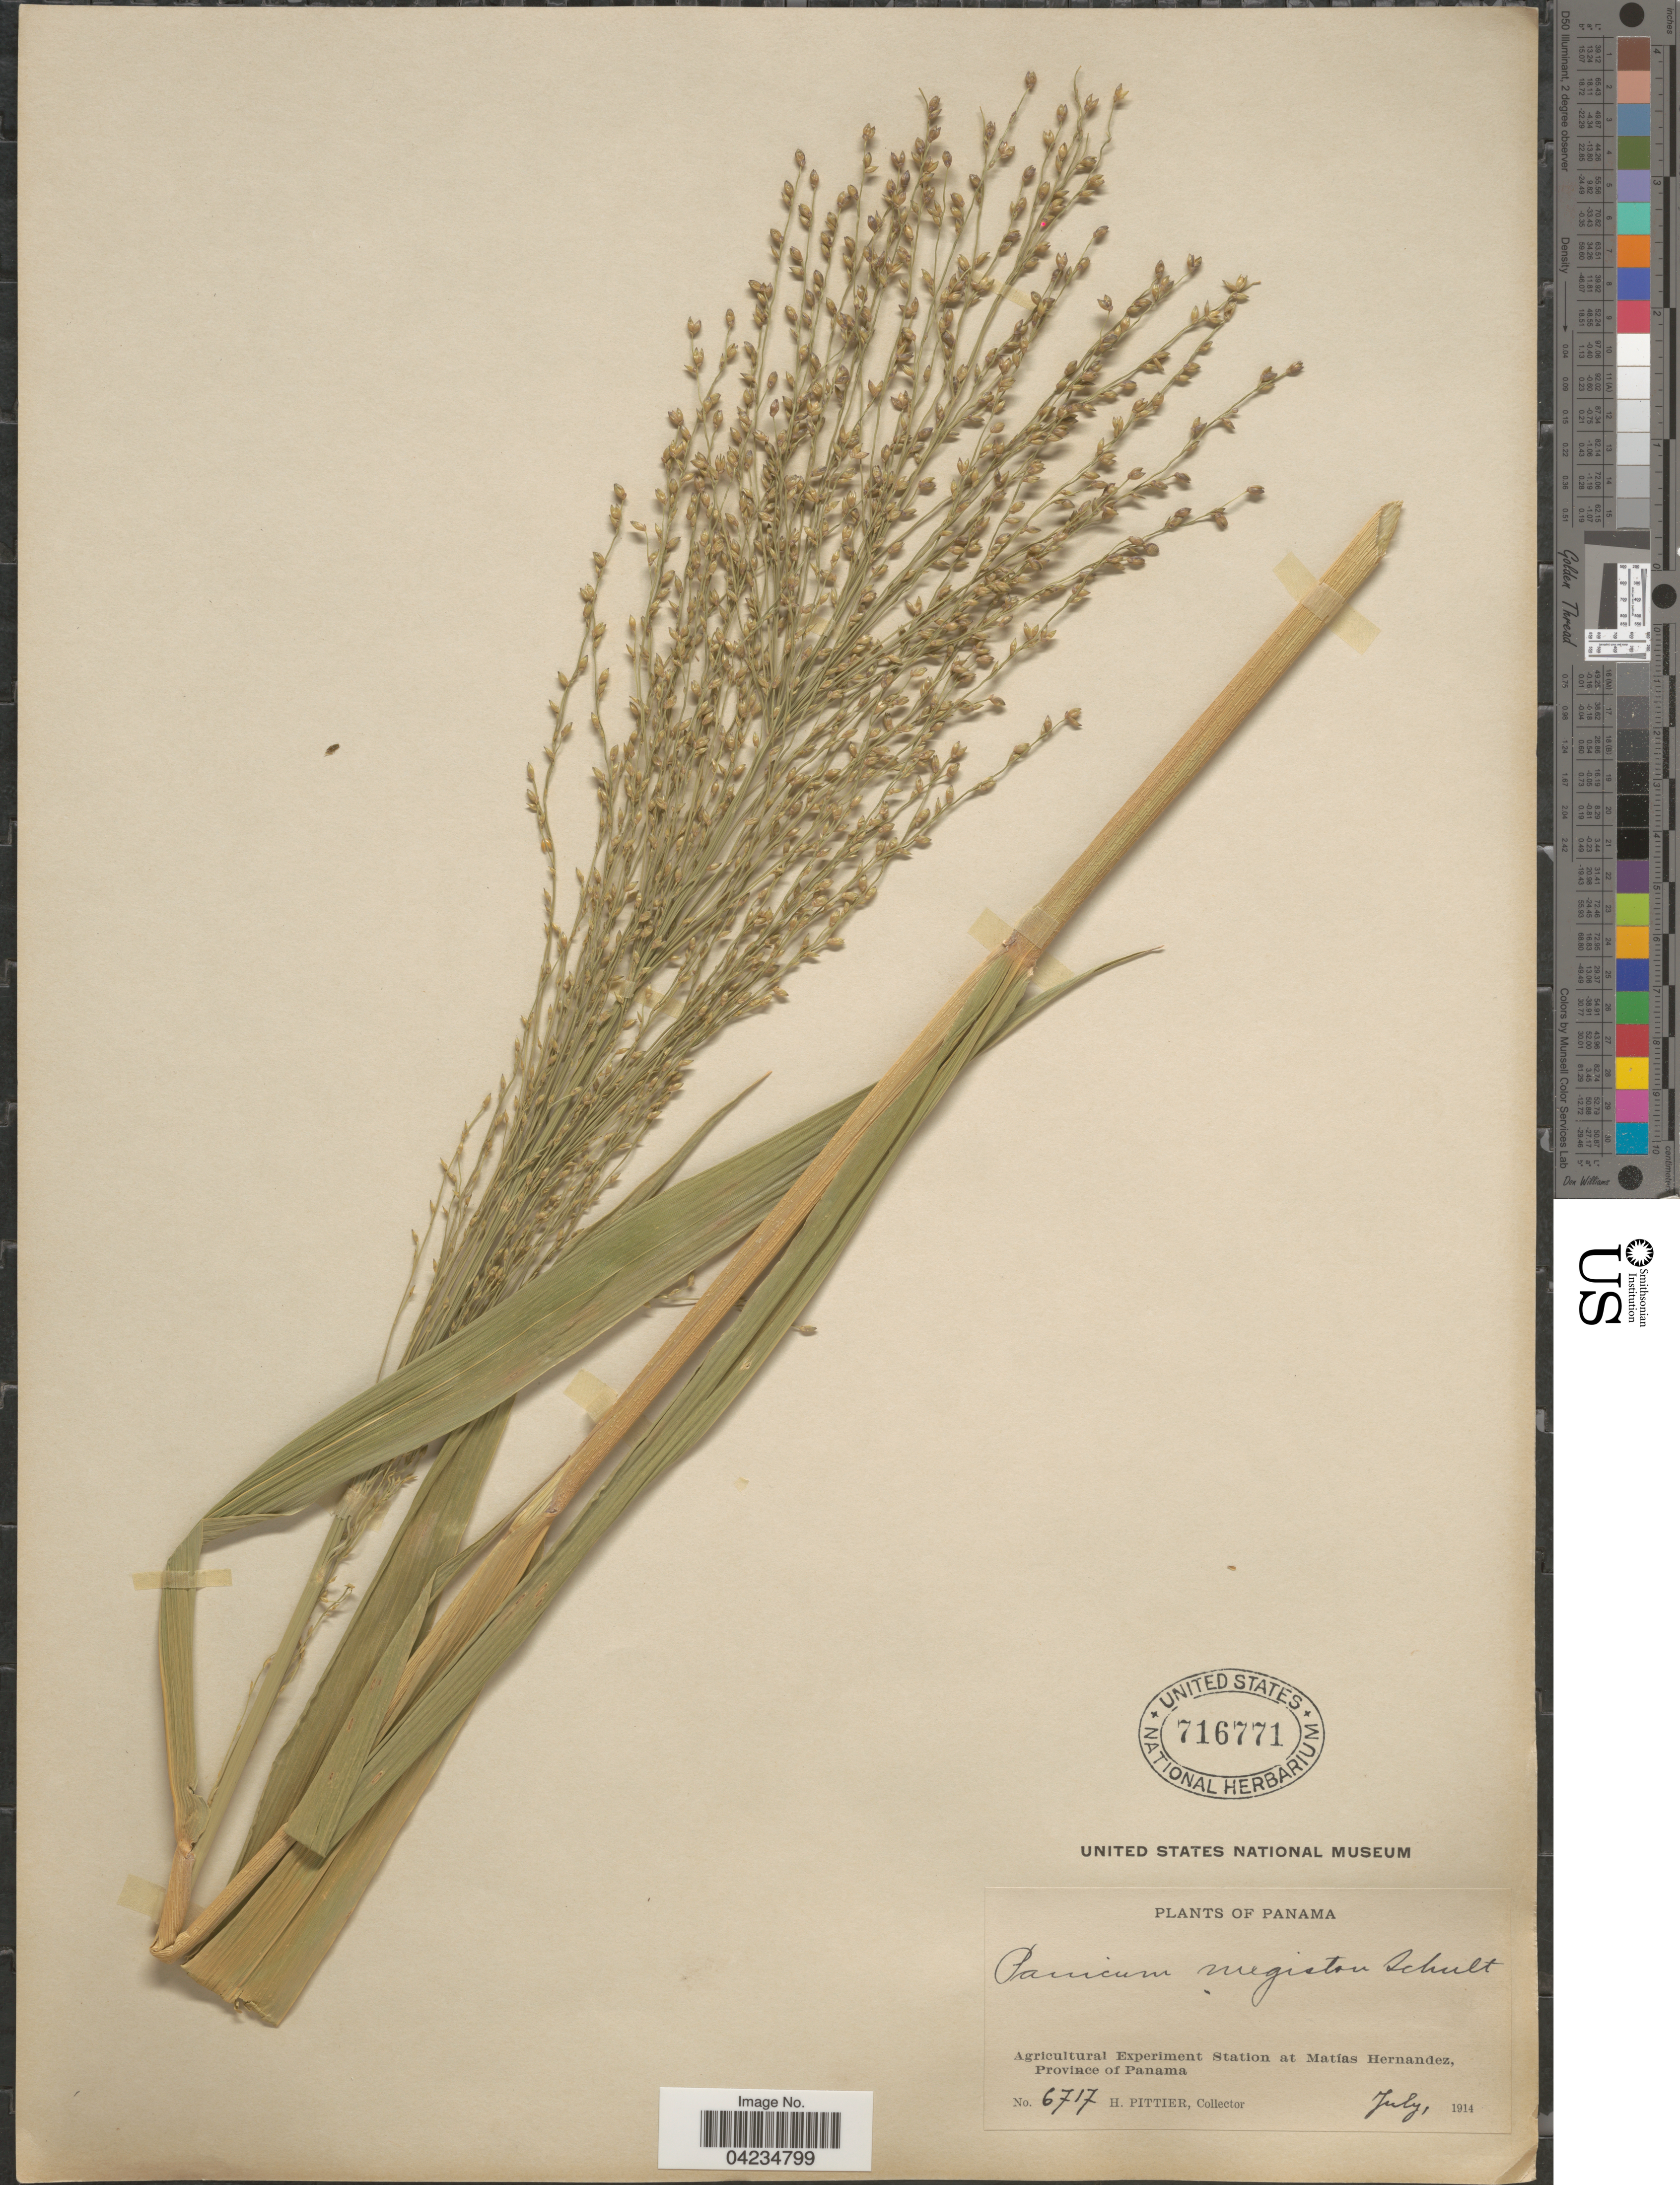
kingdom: Plantae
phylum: Tracheophyta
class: Liliopsida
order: Poales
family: Poaceae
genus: Stephostachys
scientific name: Stephostachys mertensii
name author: (Roth) Zuloaga & Marrone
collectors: H. F. Pittier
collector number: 6717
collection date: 1914-07-01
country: Panama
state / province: Panamá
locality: Agricultural Experiment Station at Matías Hernandez.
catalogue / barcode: US 716771